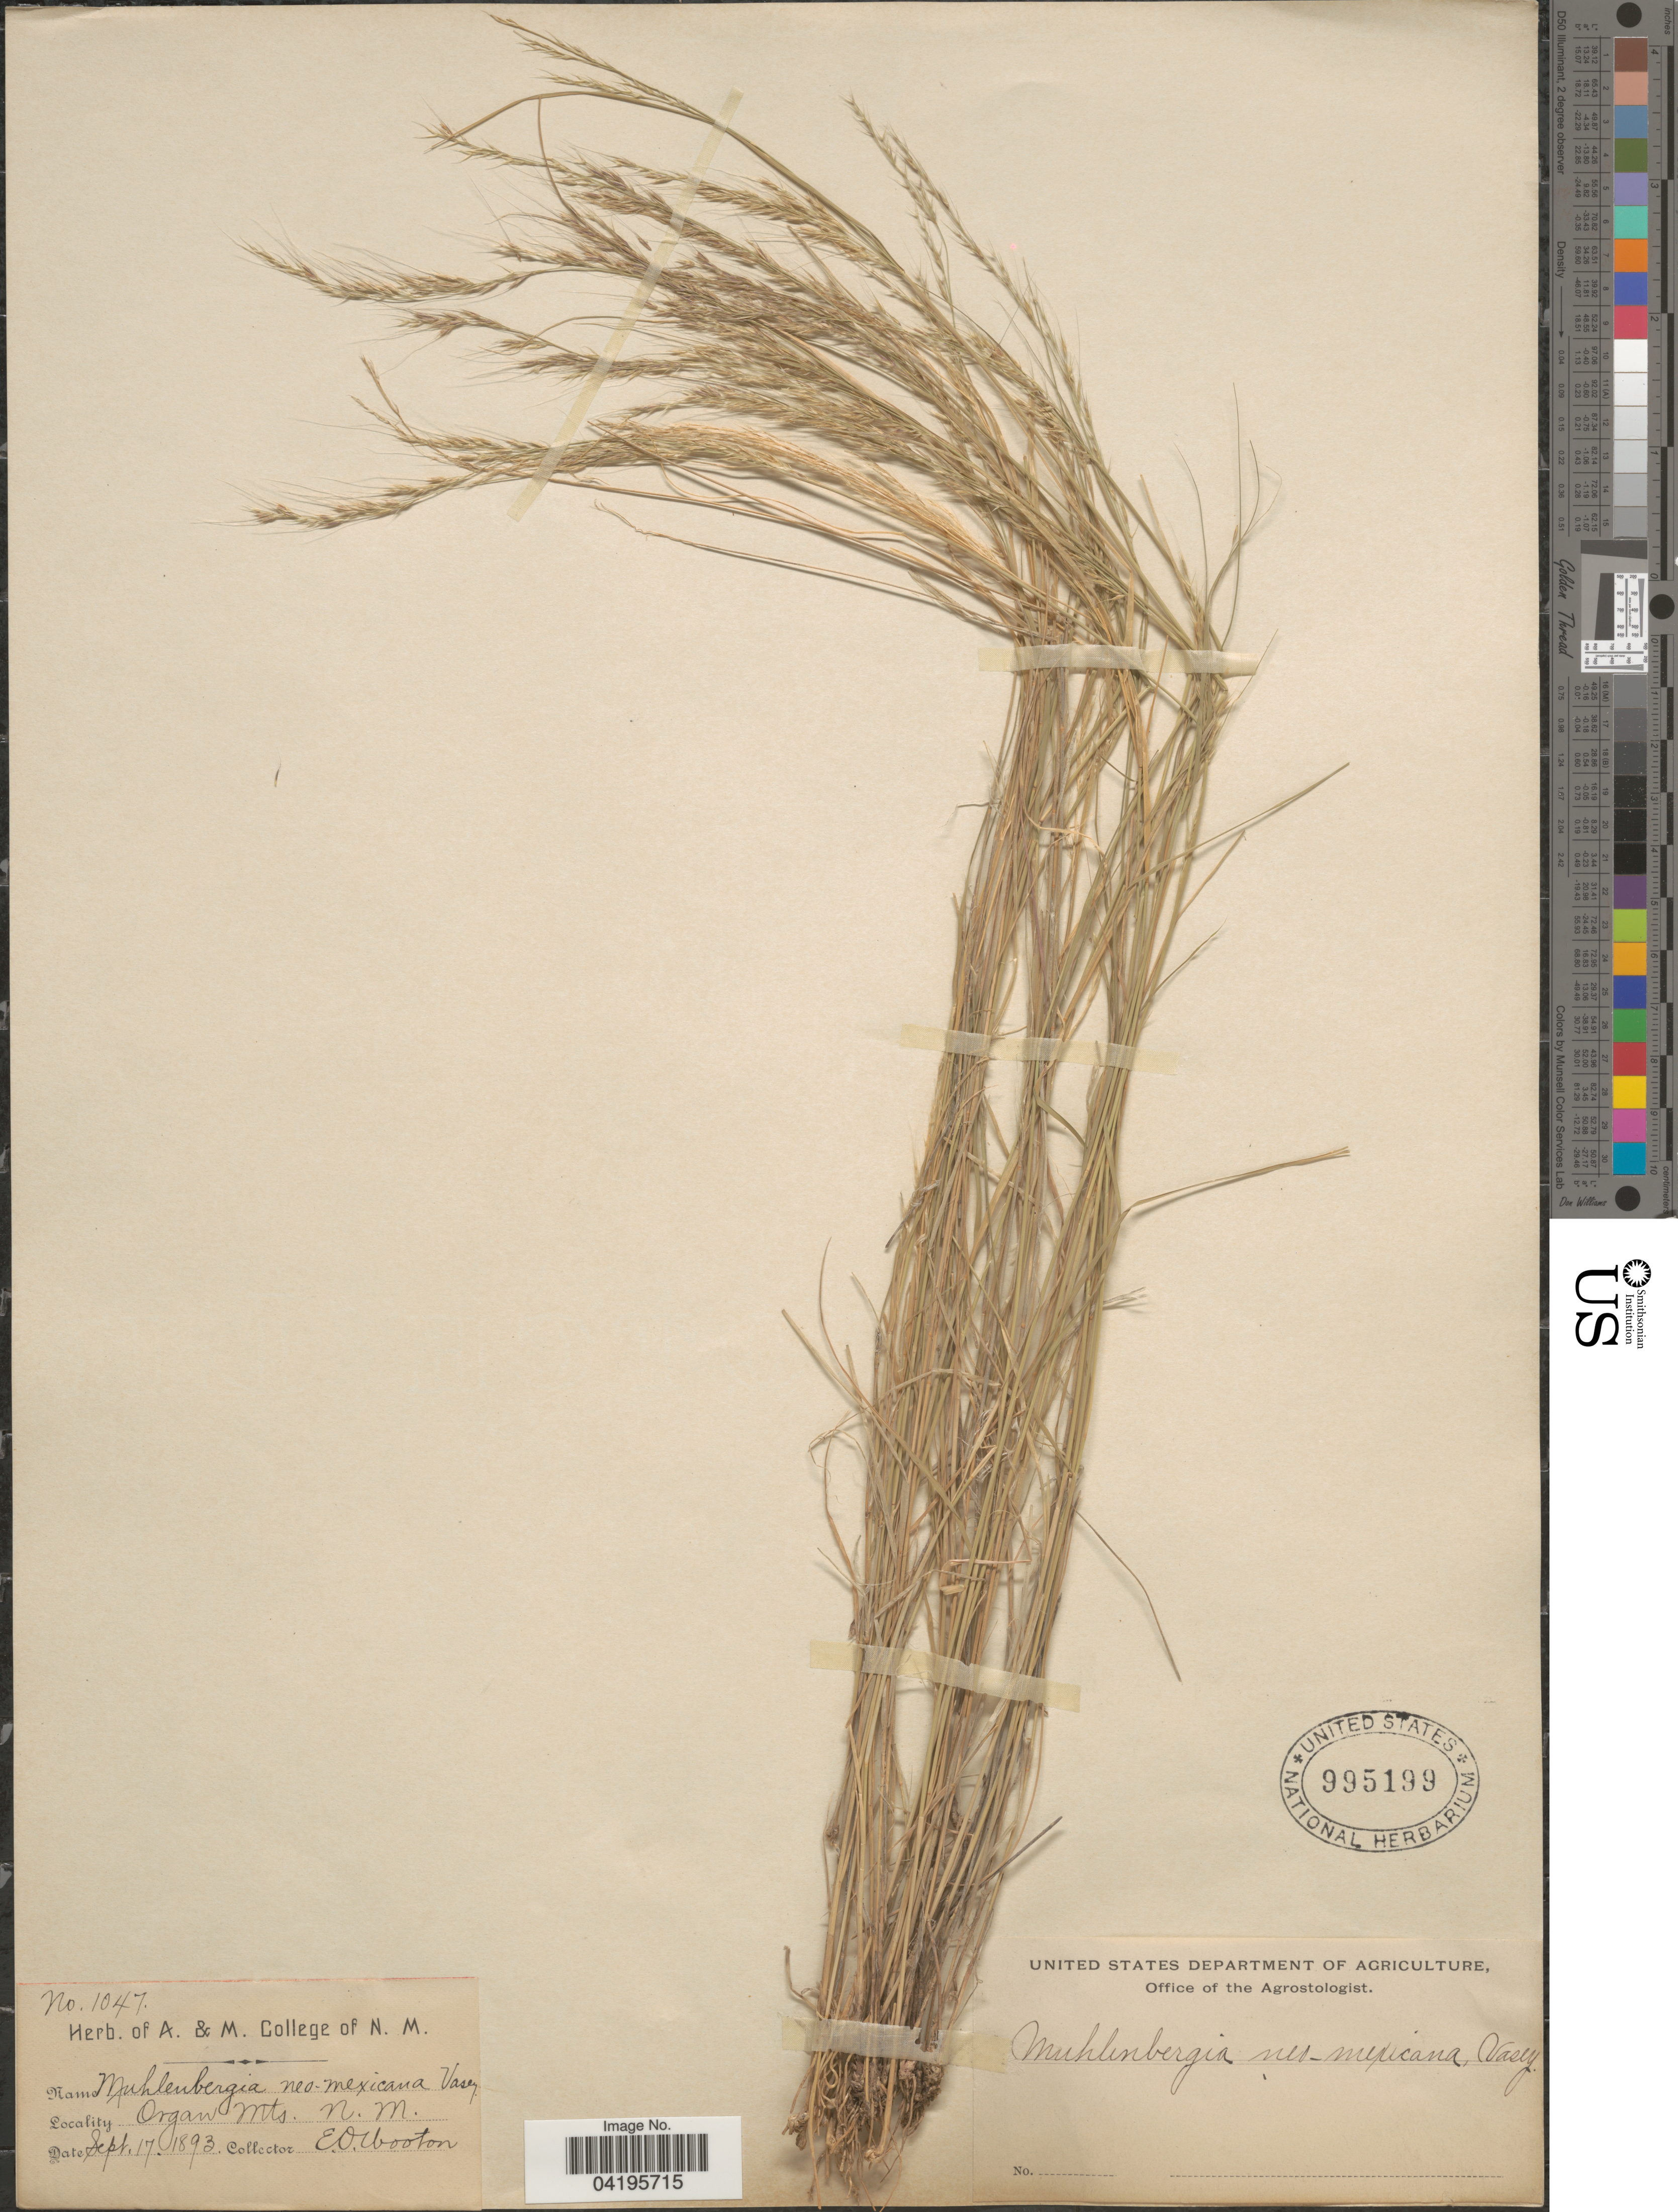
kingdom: Plantae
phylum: Tracheophyta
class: Liliopsida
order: Poales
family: Poaceae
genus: Muhlenbergia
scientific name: Muhlenbergia pauciflora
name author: Buckley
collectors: E. O. Wooton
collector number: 1047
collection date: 1893-09-17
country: United States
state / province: New Mexico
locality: Organ Mts.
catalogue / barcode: US 995199